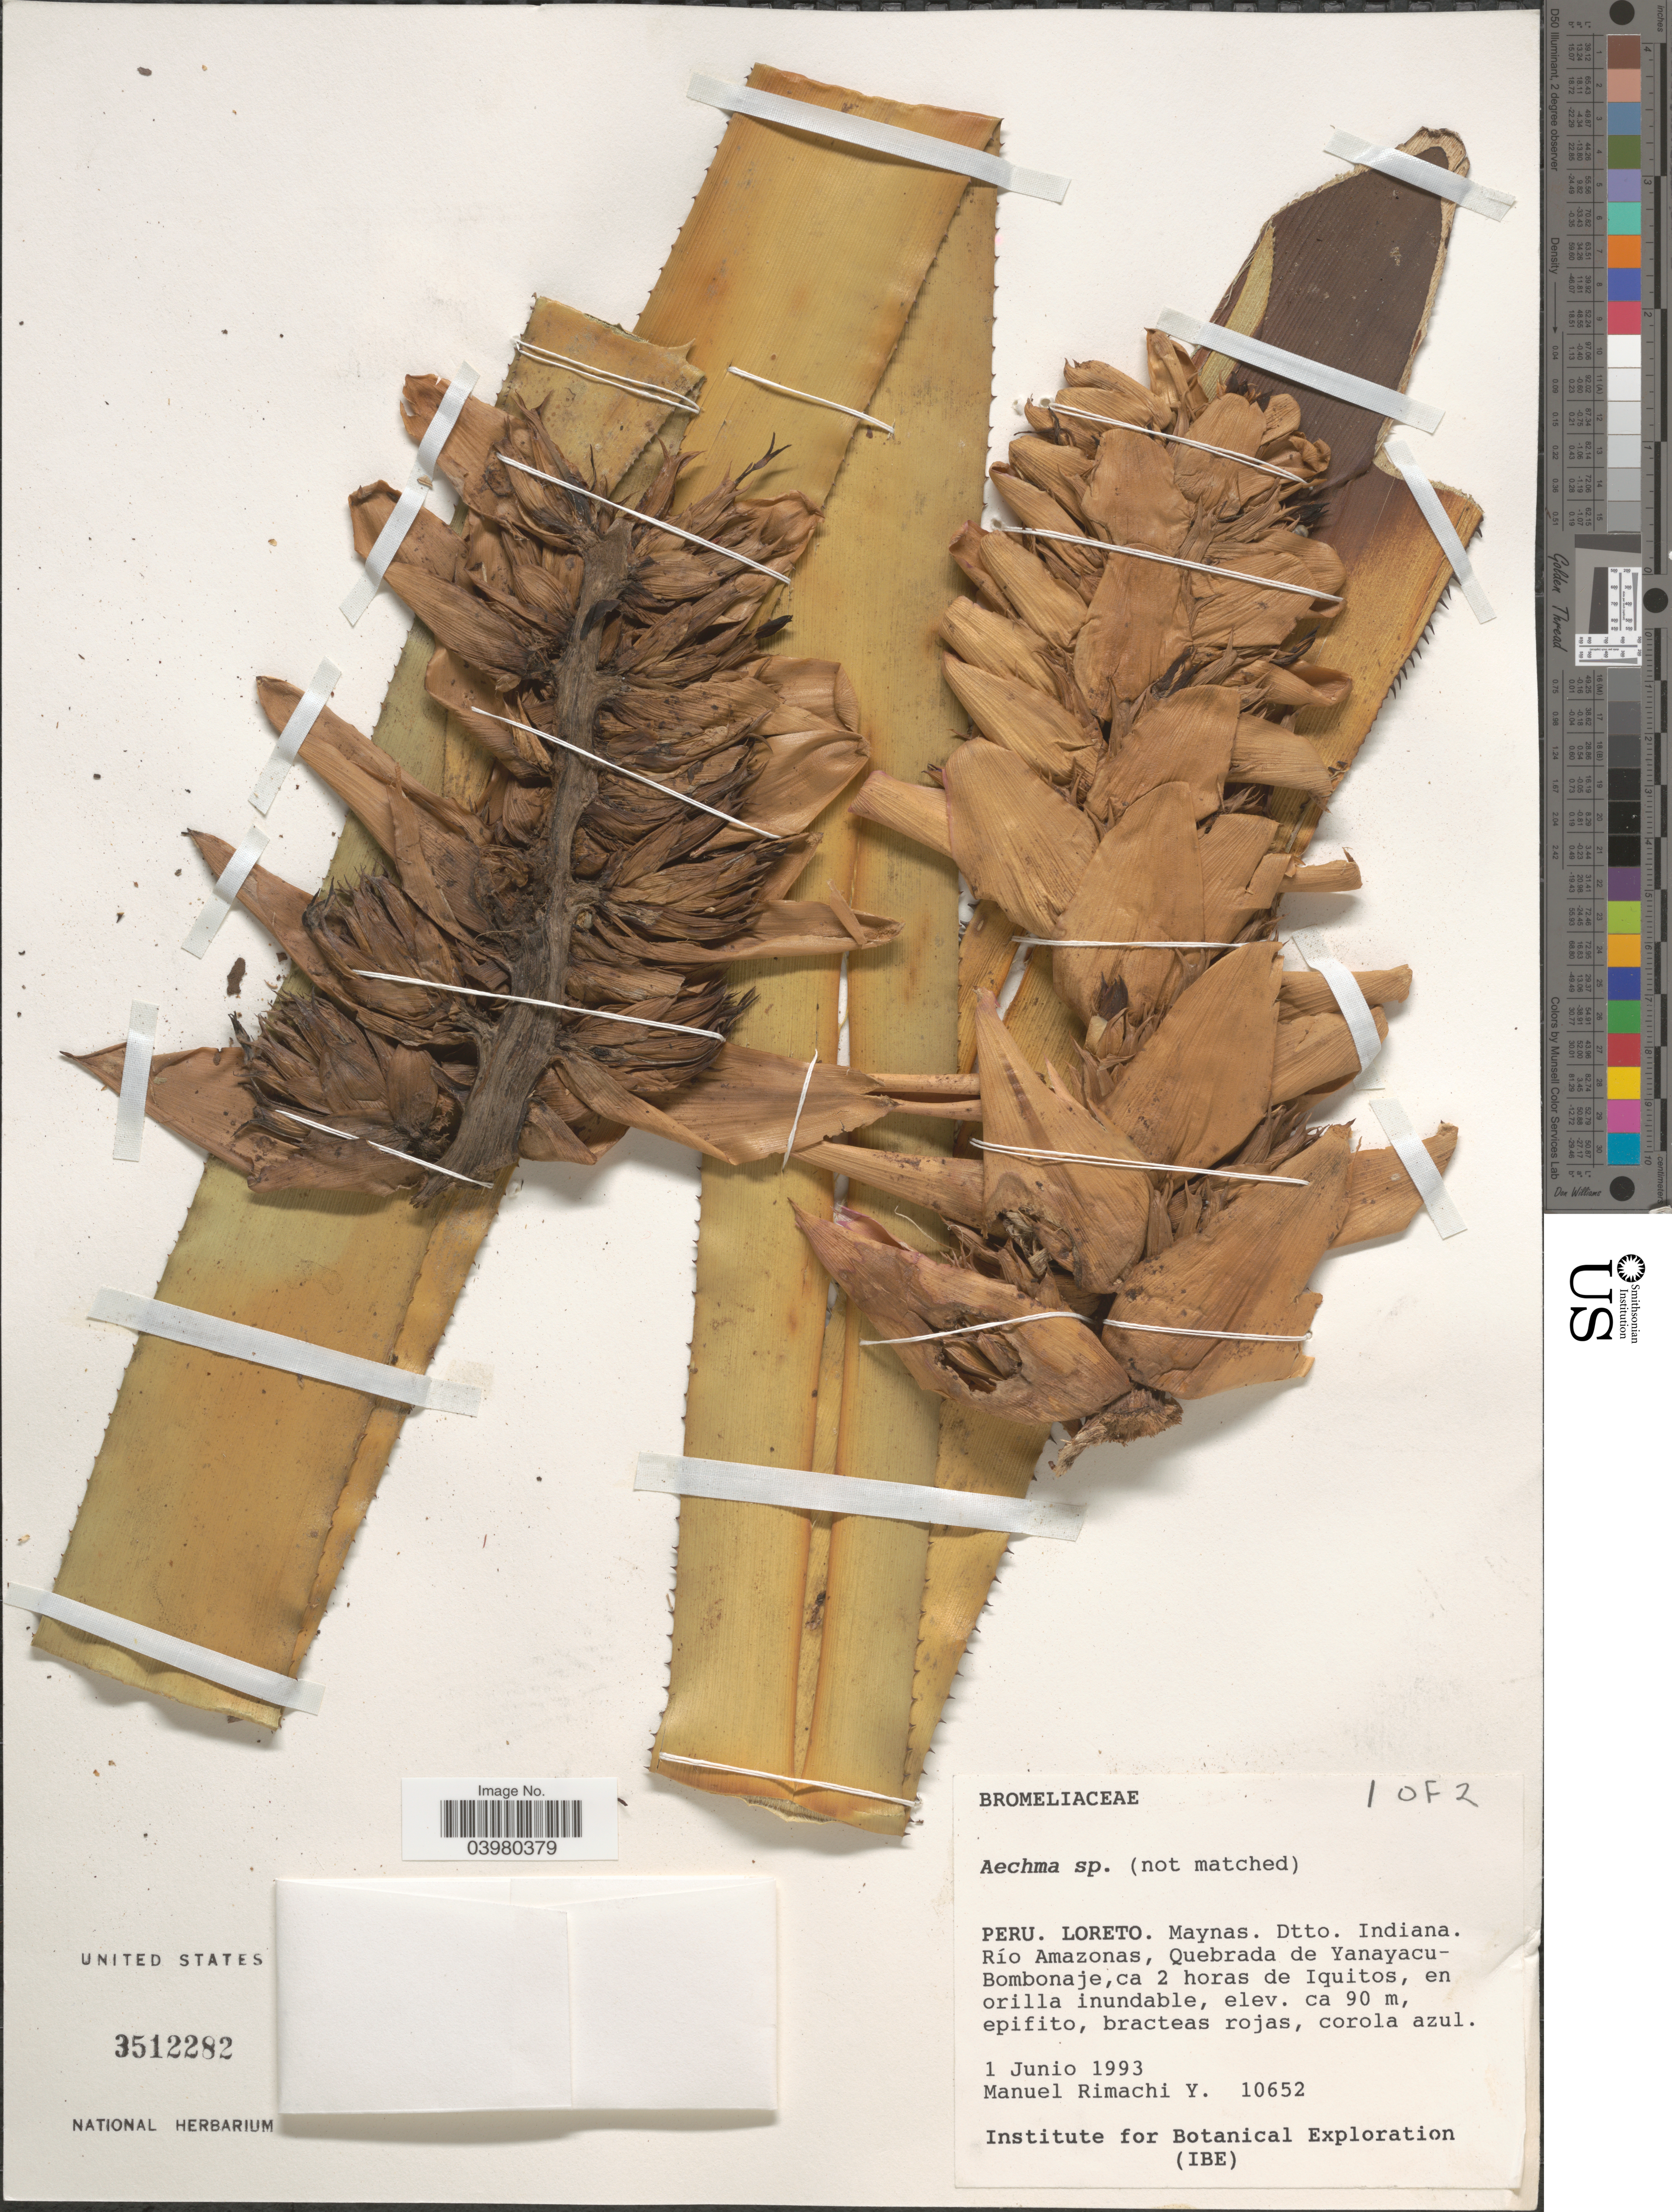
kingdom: Plantae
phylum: Tracheophyta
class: Liliopsida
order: Poales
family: Bromeliaceae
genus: Aechmea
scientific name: Aechmea sp.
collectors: M. Rimachi Y.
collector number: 10652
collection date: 1993-06-01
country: Peru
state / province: Loreto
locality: Maynas. Dtto. Indiana. Río Amazonas, Quebrada de Yanayacu-Bombonaje, ca 2 horas de Iquitos.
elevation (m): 90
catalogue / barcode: US 3512282